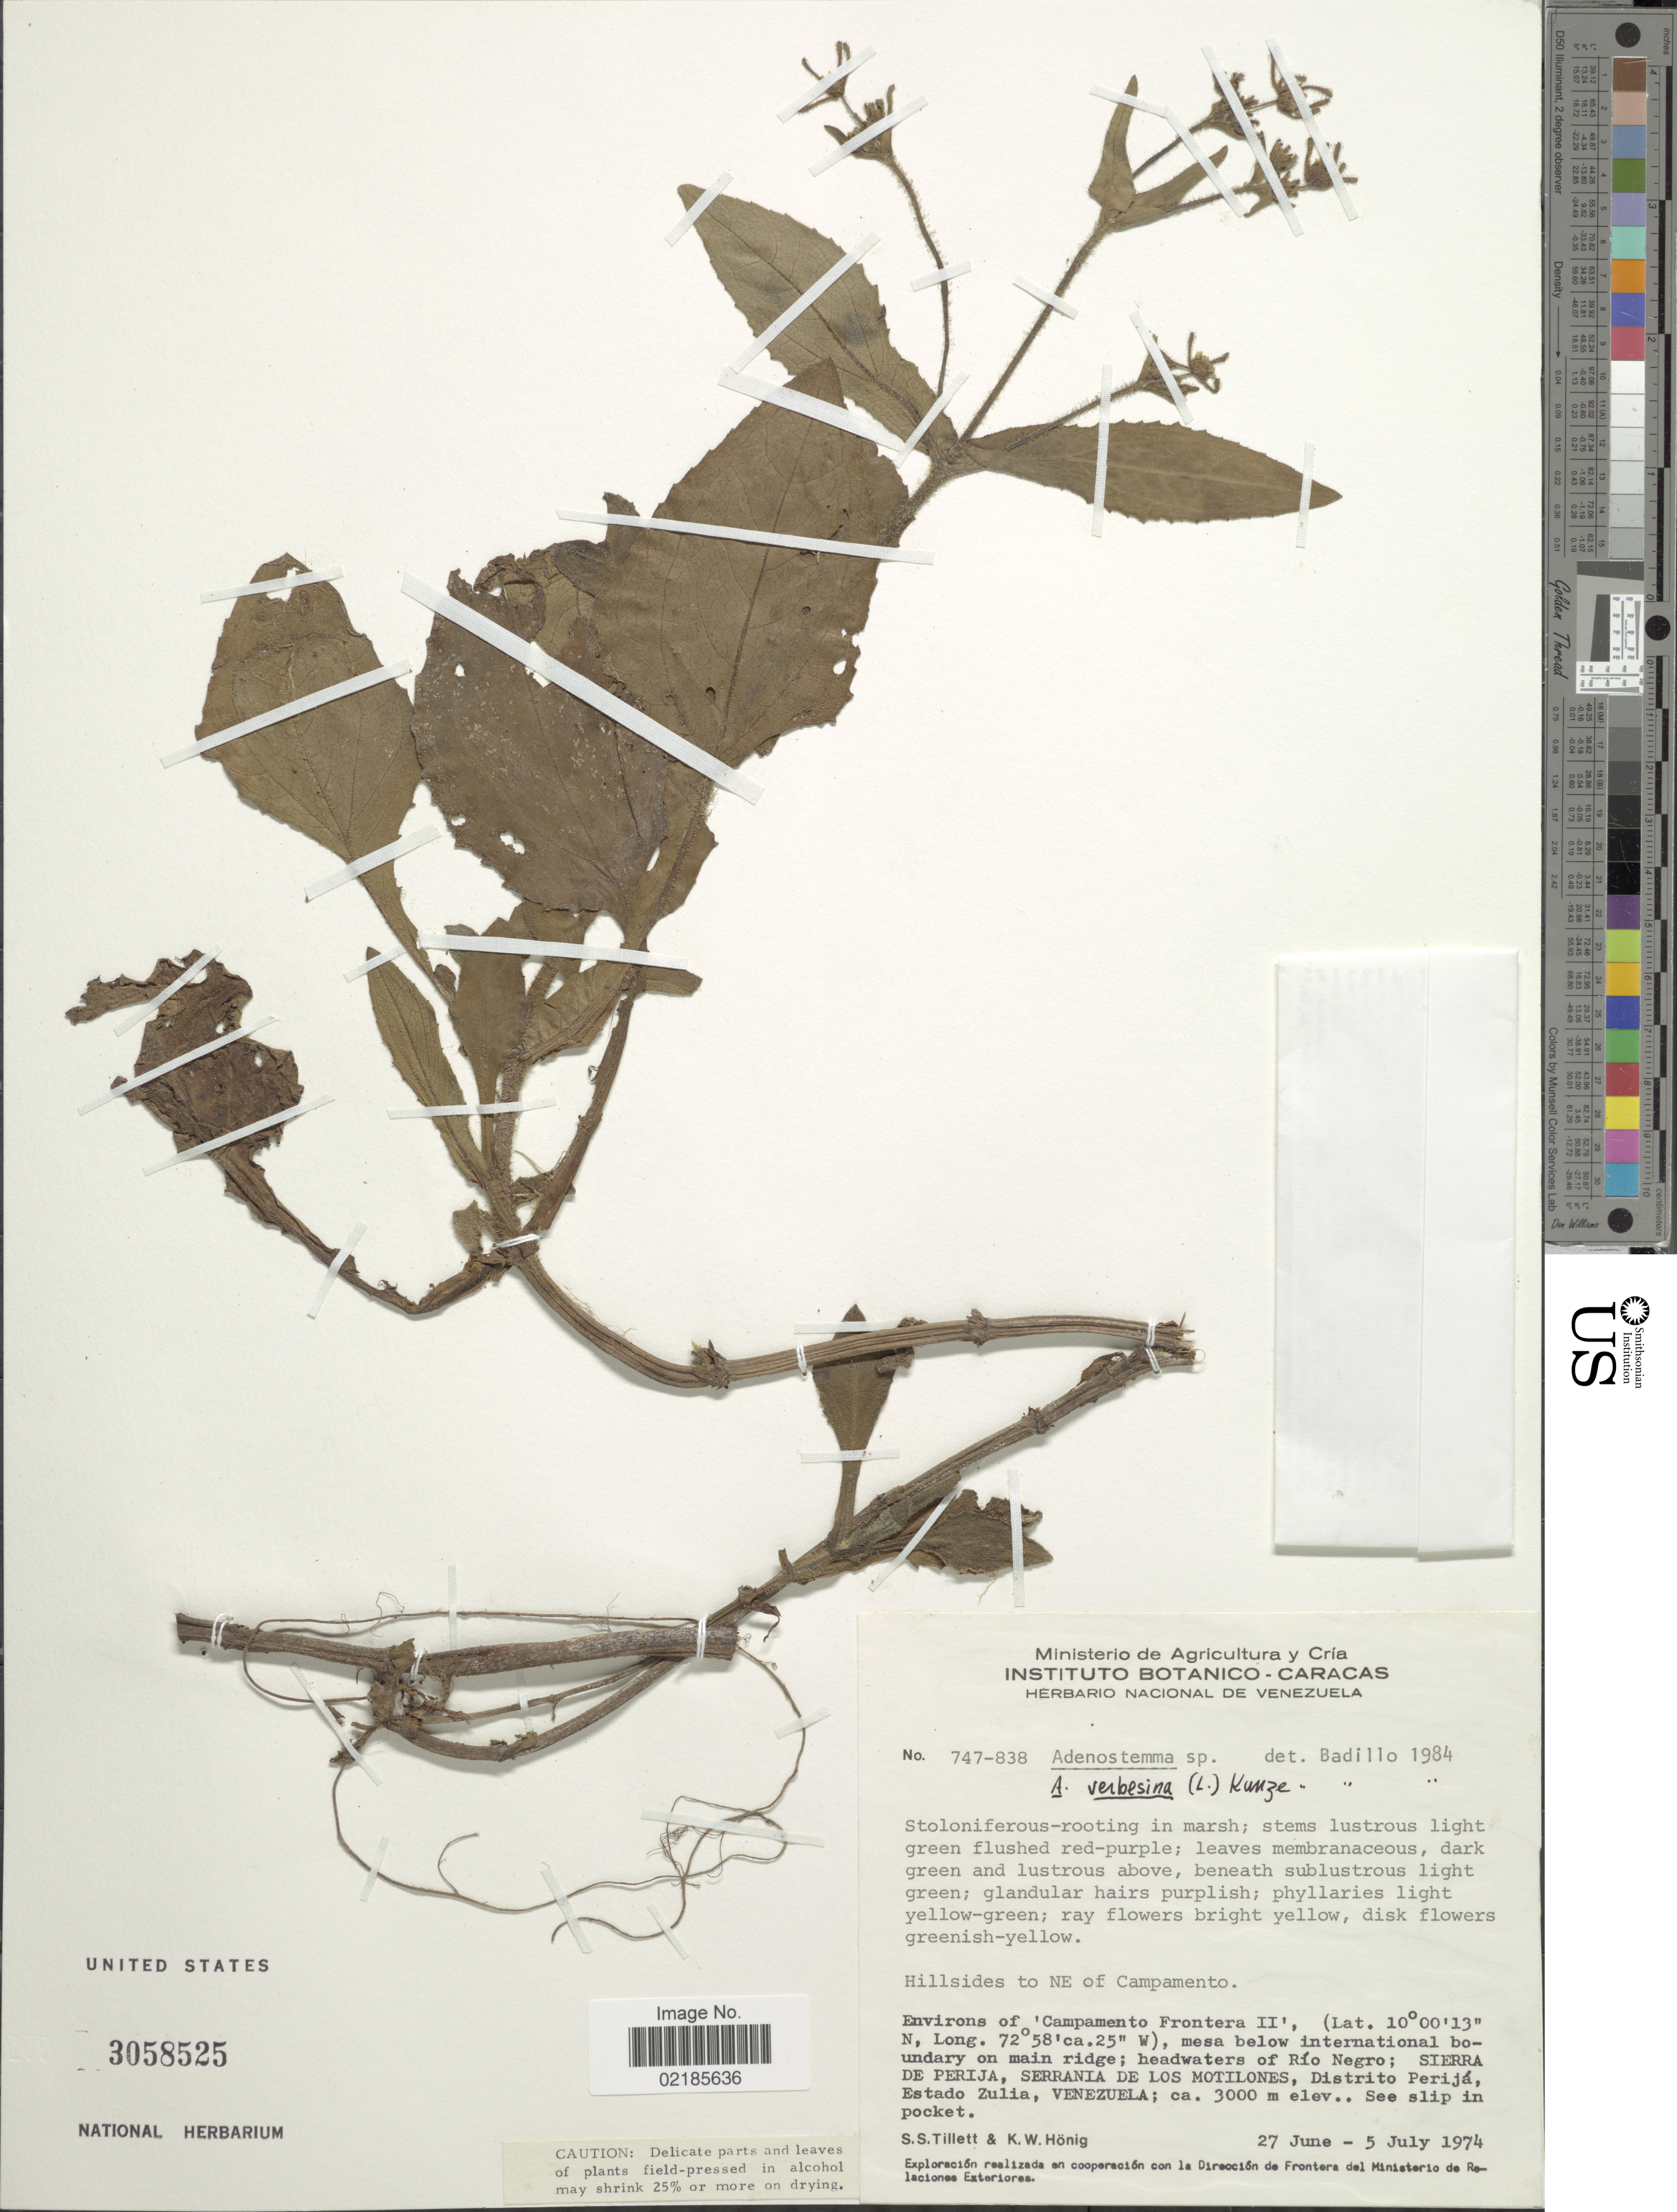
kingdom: Plantae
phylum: Tracheophyta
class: Magnoliopsida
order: Asterales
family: Asteraceae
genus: Sigesbeckia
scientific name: Sigesbeckia jorullensis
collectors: S. S. Tillett & K. Hönig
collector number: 747-838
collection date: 1974-06-27/1974-07-05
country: Venezuela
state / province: Zulia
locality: Hillsides to NE of Campamento, environs of Campamento Forentera II, headwaters of Rio Negro, Sierra de Perija, Serrania de Los Motilones, Distrito Perija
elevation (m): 3000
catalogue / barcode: US 3058525